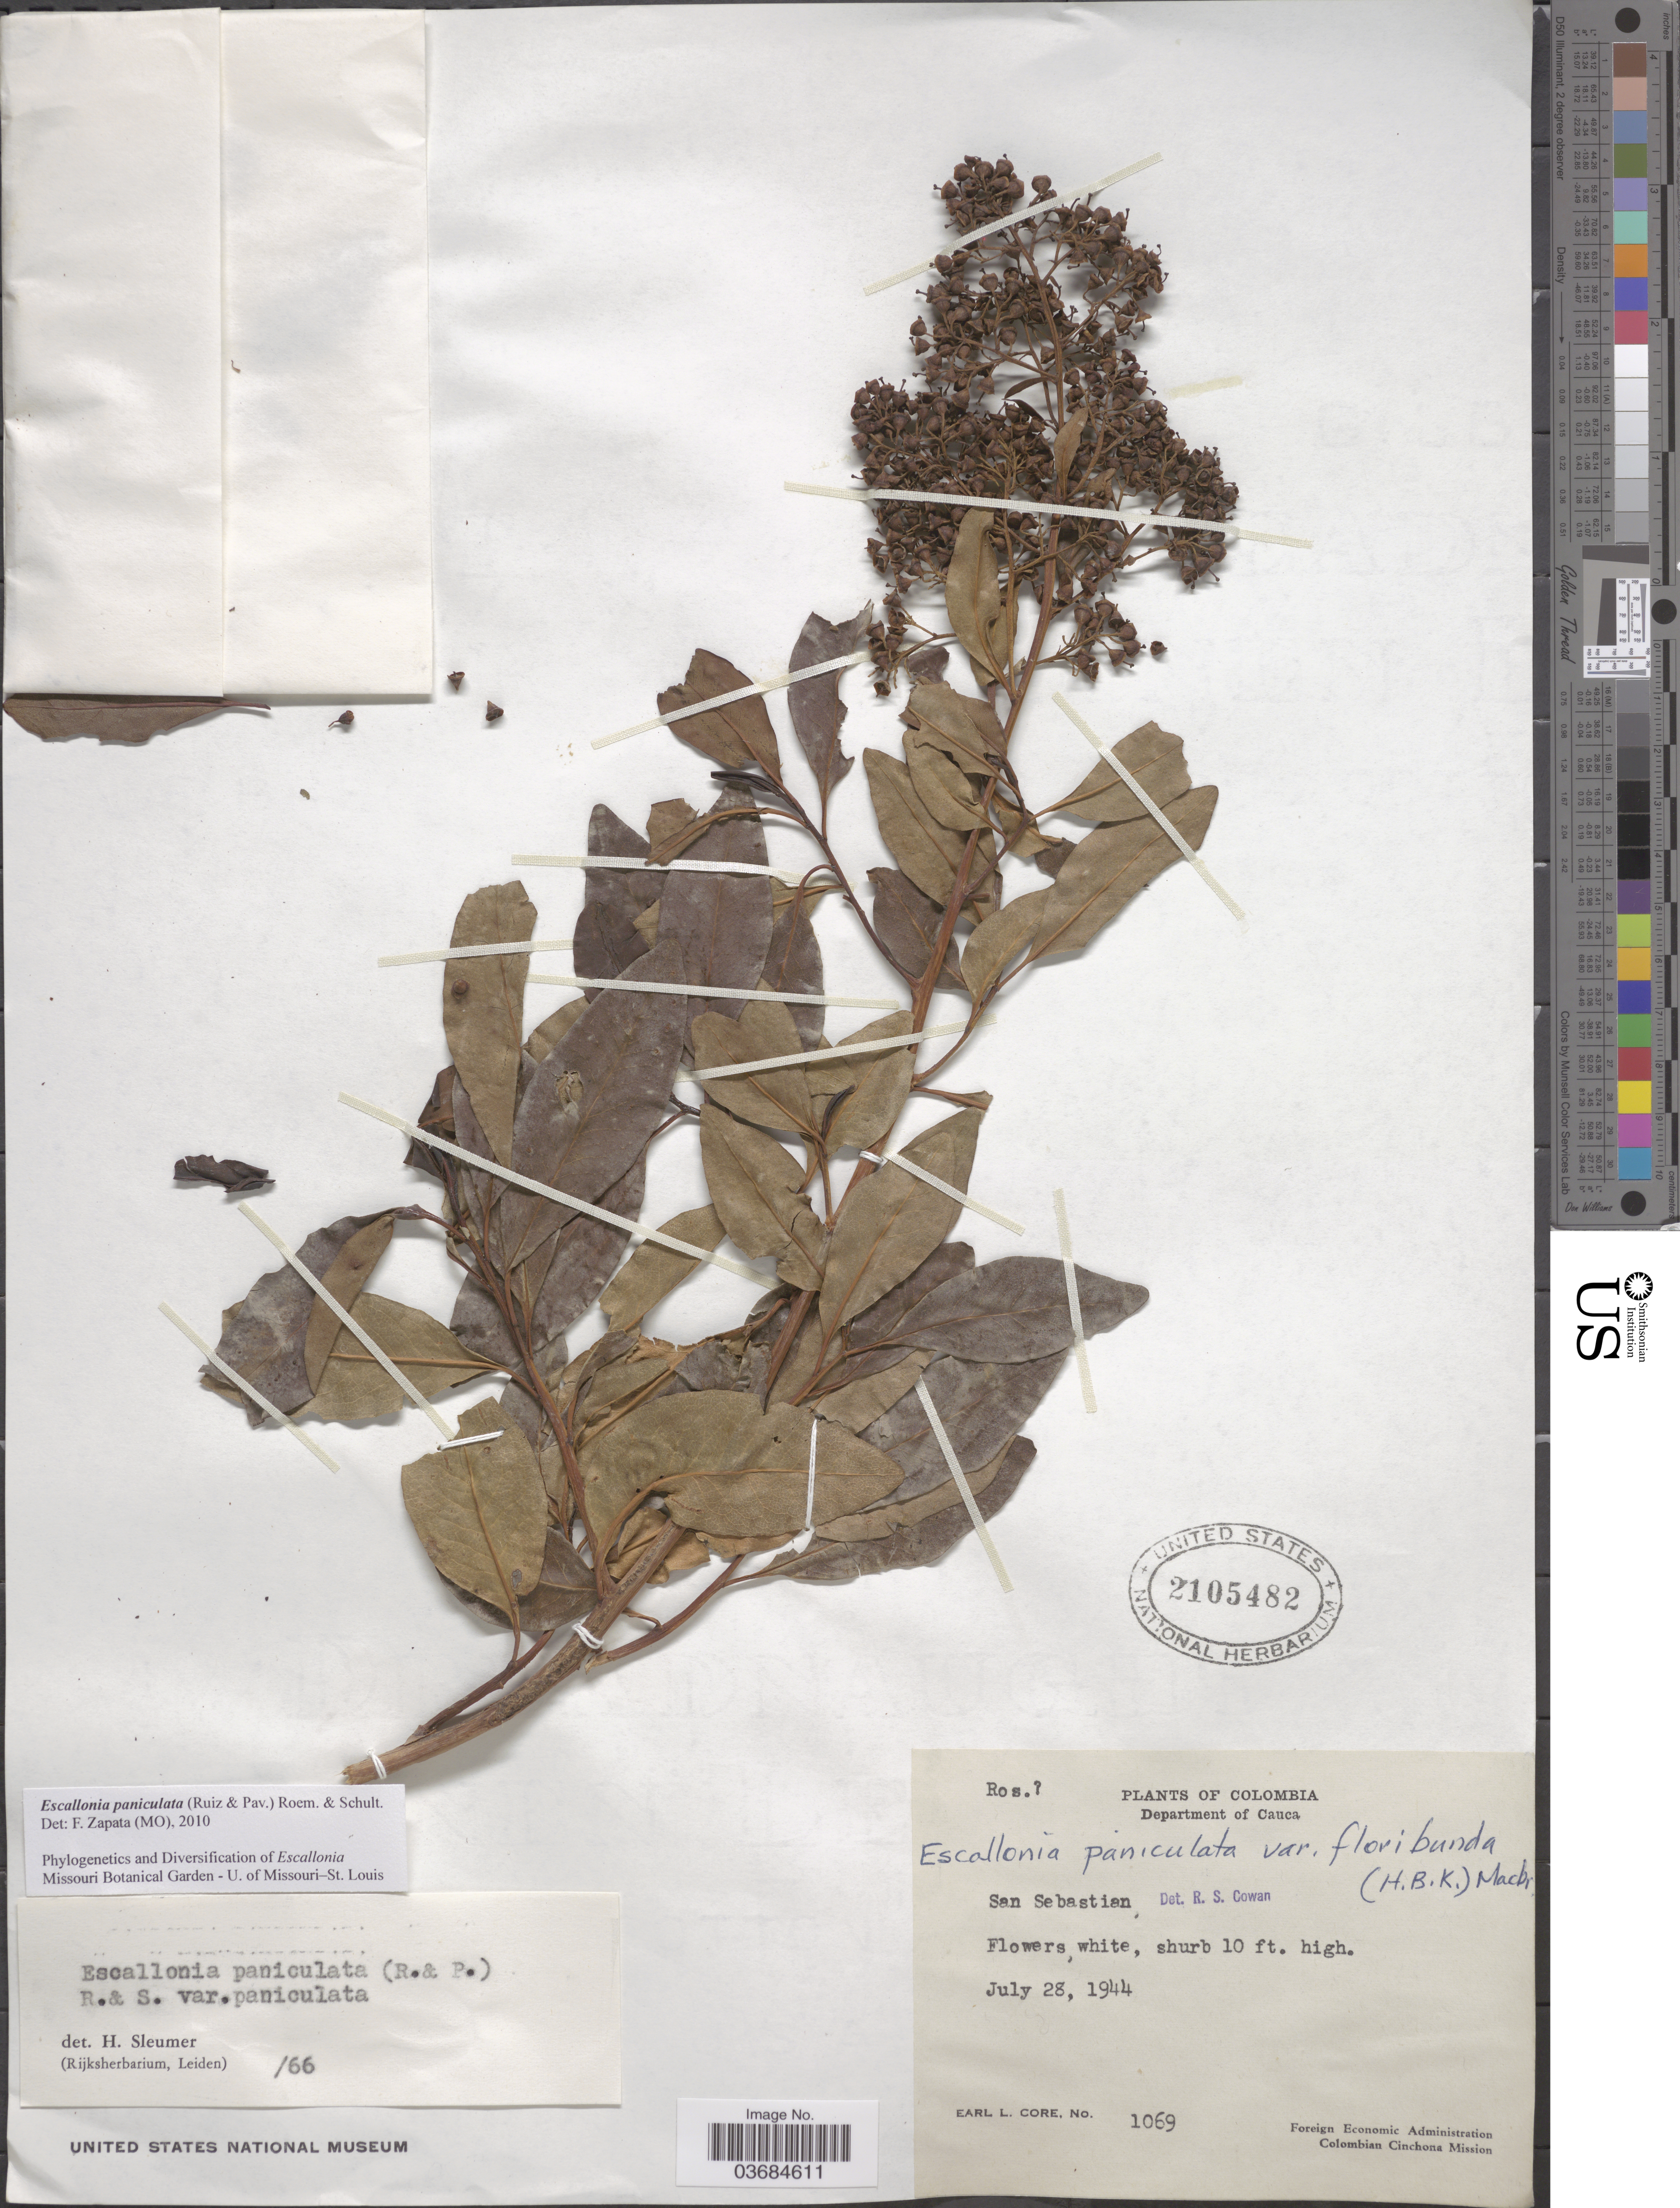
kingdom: Plantae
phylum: Tracheophyta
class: Magnoliopsida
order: Escalloniales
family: Escalloniaceae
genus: Escallonia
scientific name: Escallonia paniculata var. paniculata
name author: (Ruiz & Pav.) Roem. & Schult.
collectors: E. L. Core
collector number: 1069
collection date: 1944-07-28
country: Colombia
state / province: Cauca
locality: Department of Cauca. San Sebastian.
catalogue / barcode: US 2105482